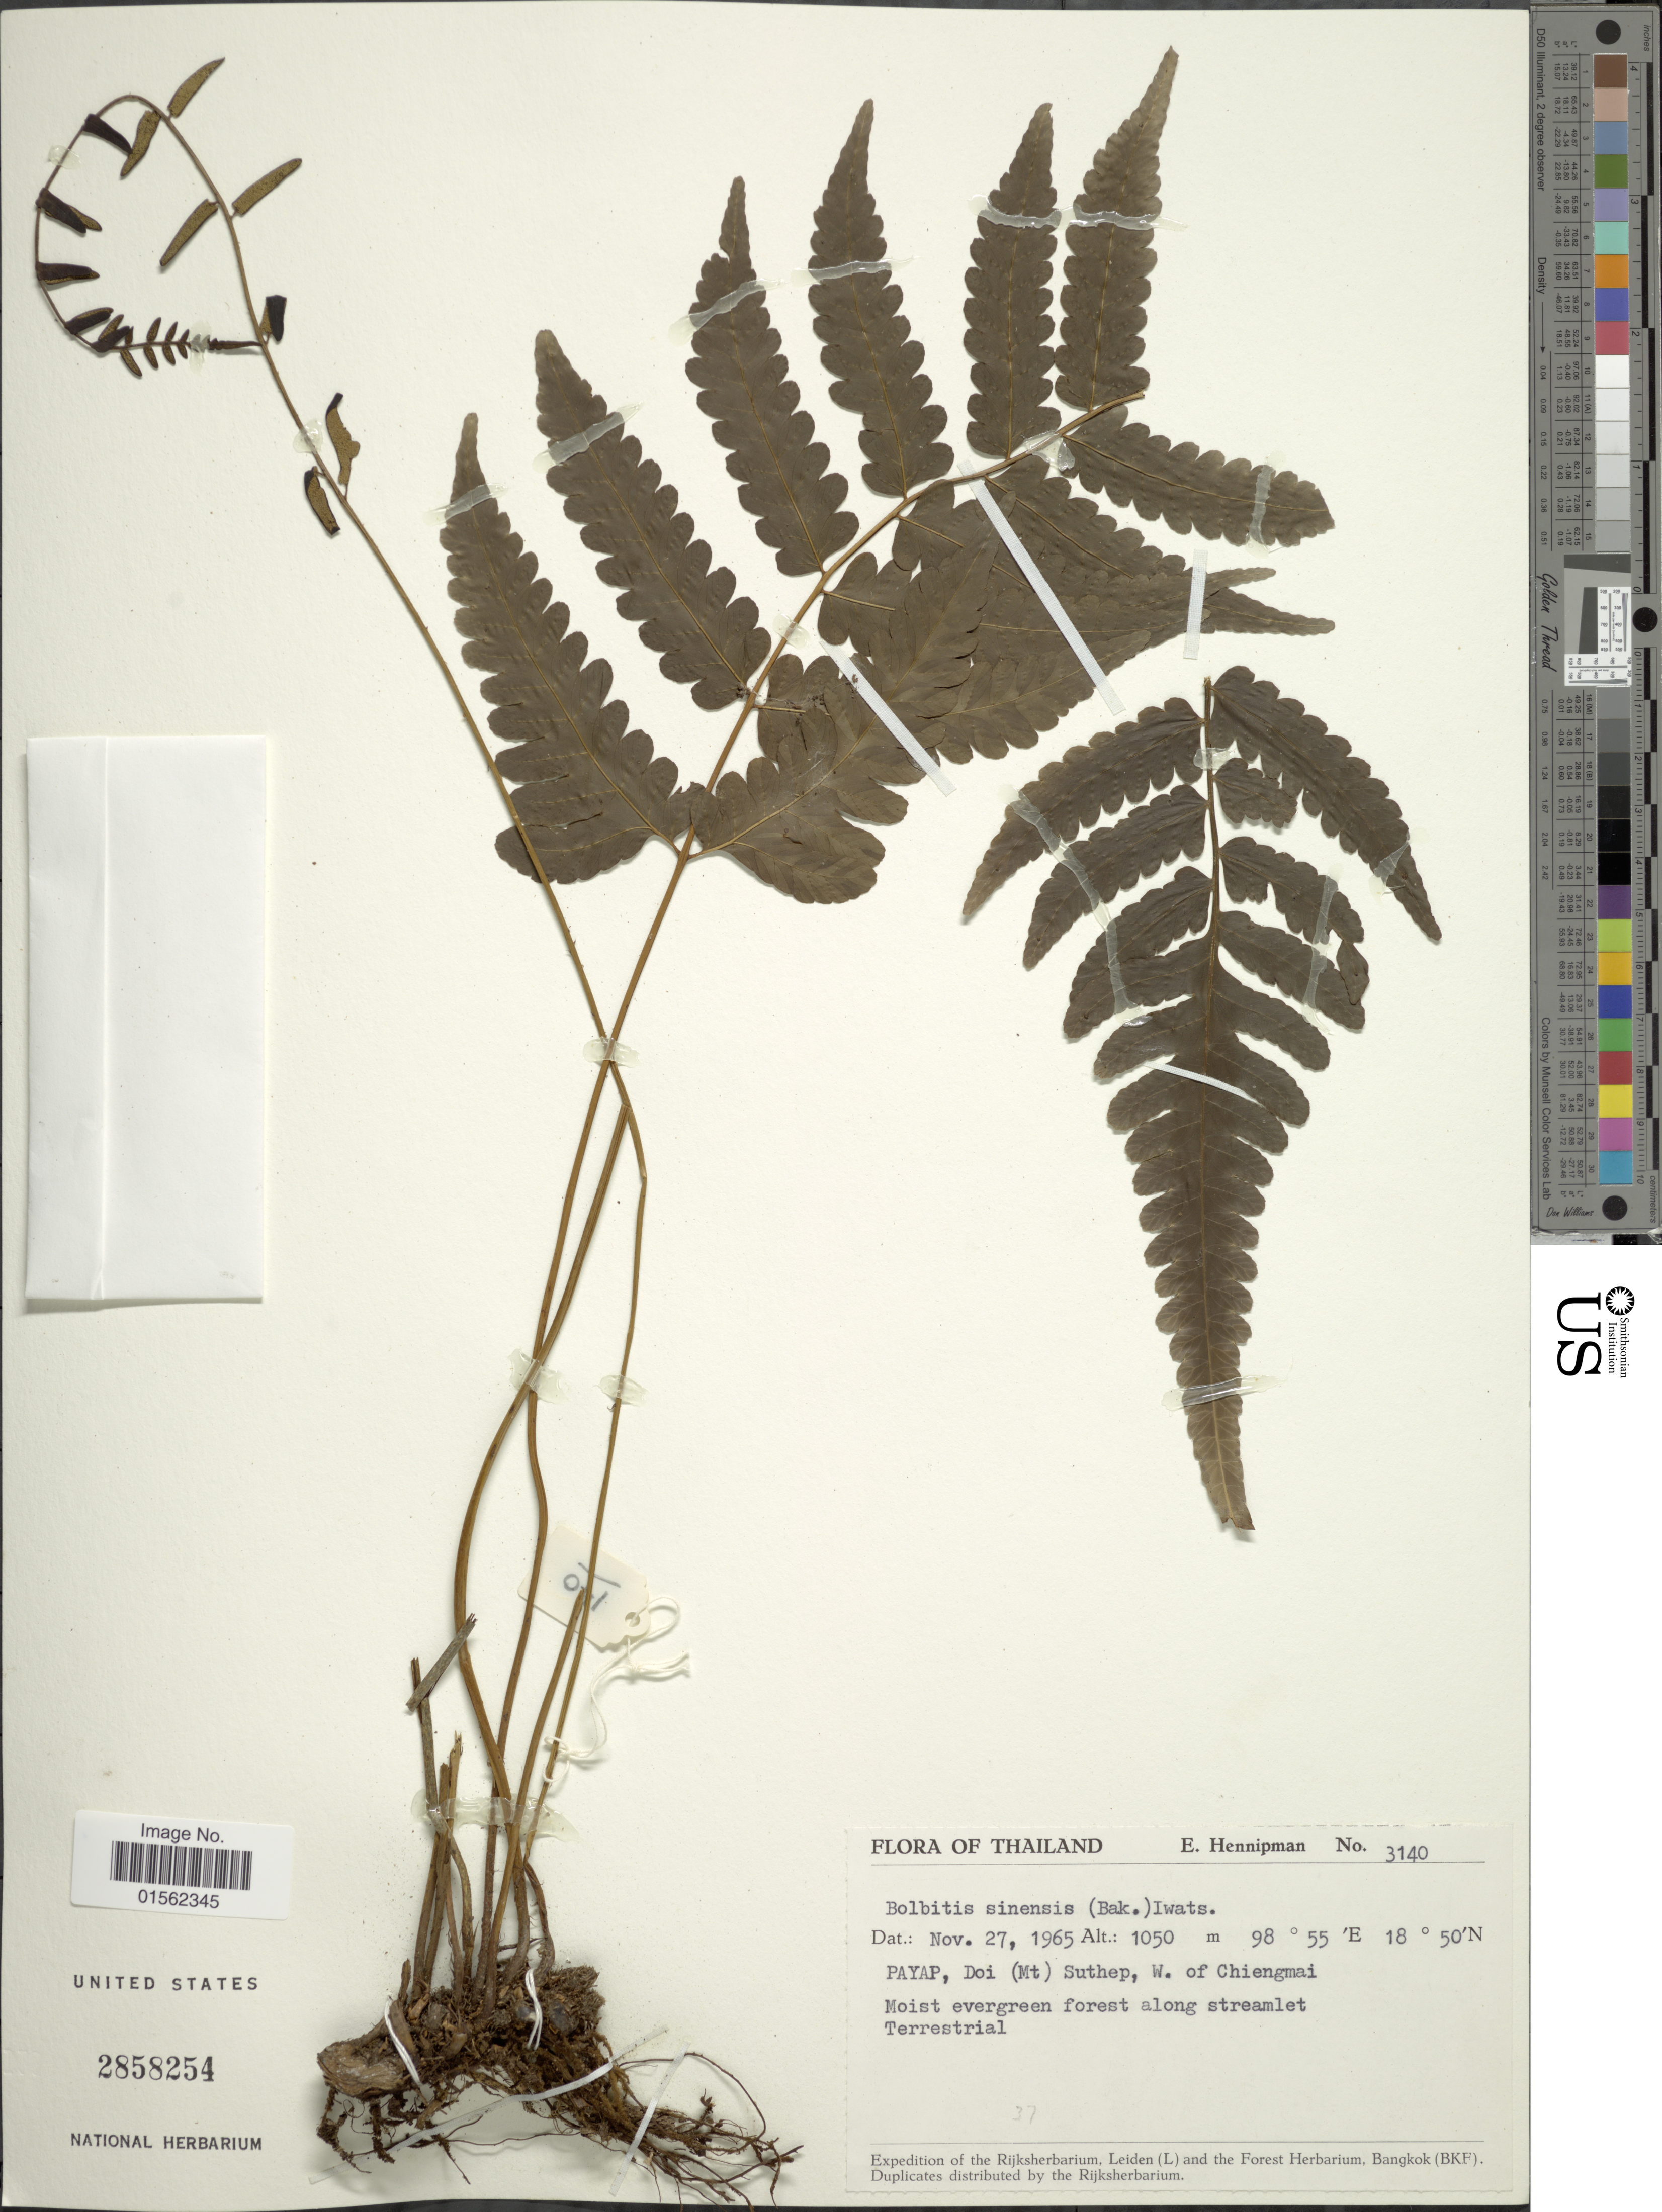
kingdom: Plantae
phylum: Tracheophyta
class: Polypodiopsida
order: Polypodiales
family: Dryopteridaceae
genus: Bolbitis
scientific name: Bolbitis sinensis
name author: (Baker) K. Iwats.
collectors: E. Hennipman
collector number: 3140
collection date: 1965-11-27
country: Thailand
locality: Payap, Doi (Mt) Suthep, W. of Chiengmai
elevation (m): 1050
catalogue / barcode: US 2858254